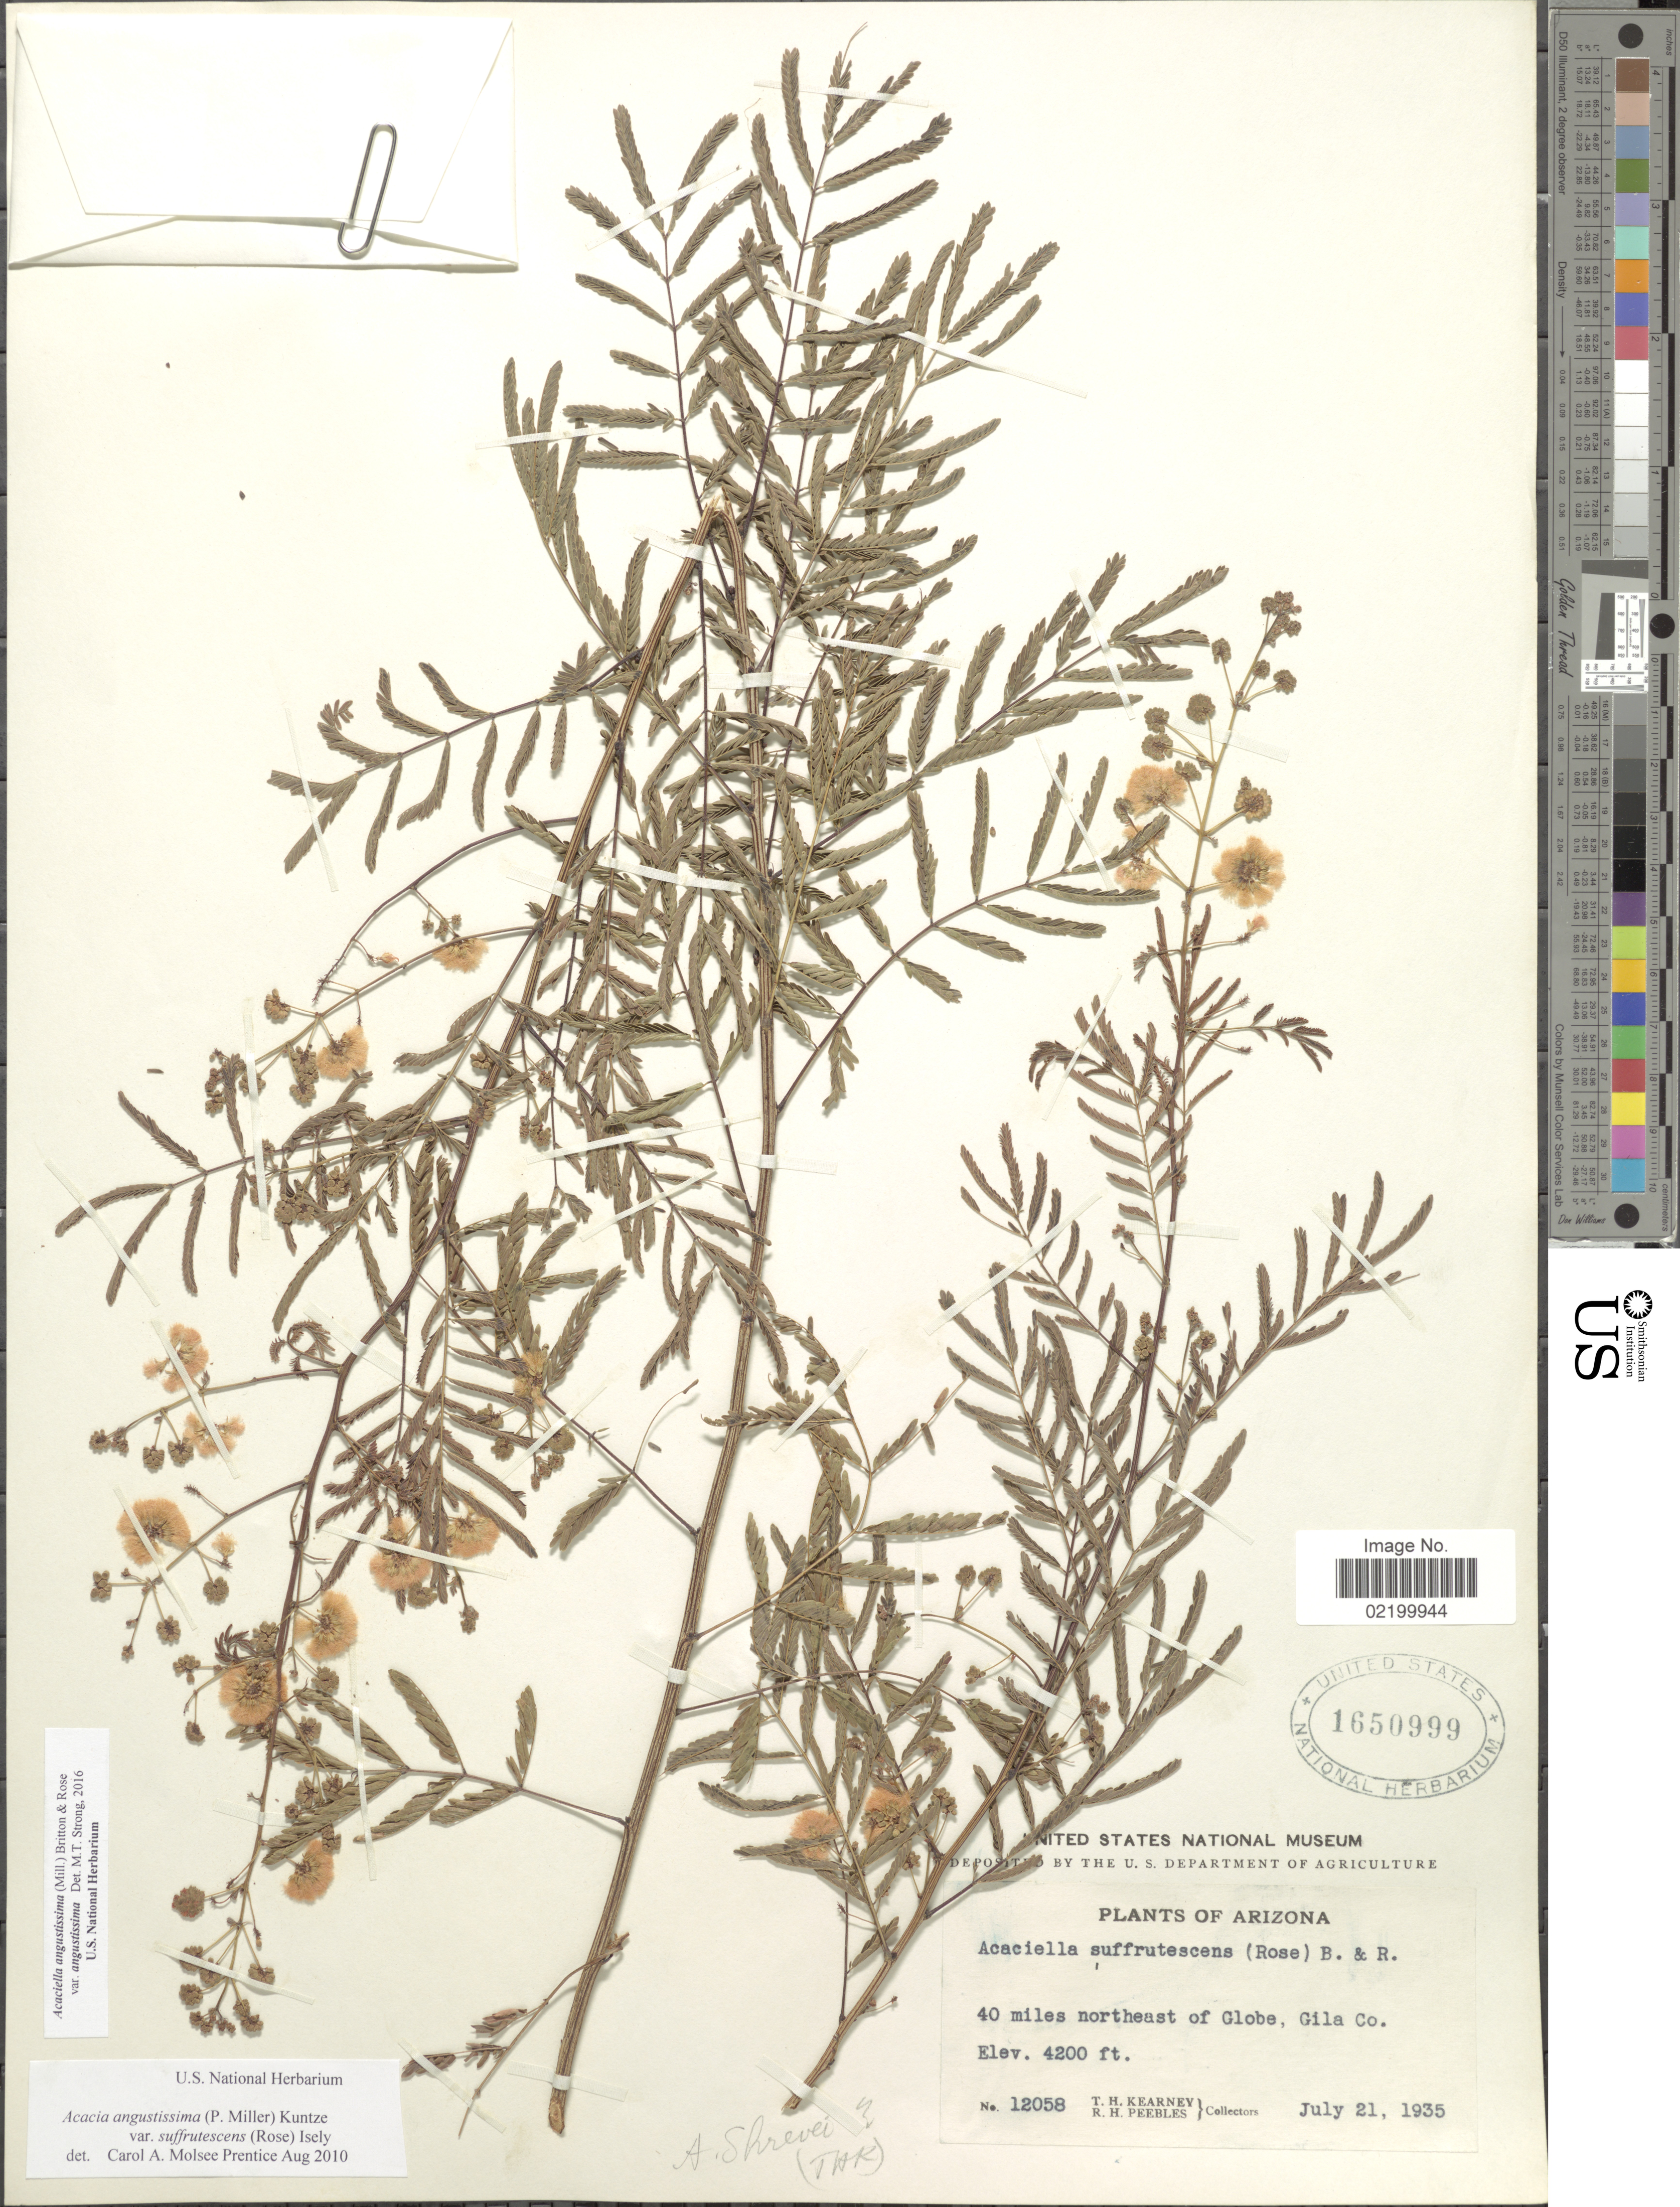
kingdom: Plantae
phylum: Tracheophyta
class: Magnoliopsida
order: Fabales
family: Fabaceae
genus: Acaciella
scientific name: Acaciella angustissima var. angustissima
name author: (Mill.) Britton & Rose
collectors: T. H. Kearney & R. H. Peebles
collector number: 12058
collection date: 1935-07-21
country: United States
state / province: Arizona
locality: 40 miles northeast of Globe, Gila Co.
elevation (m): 1280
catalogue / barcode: US 1650999